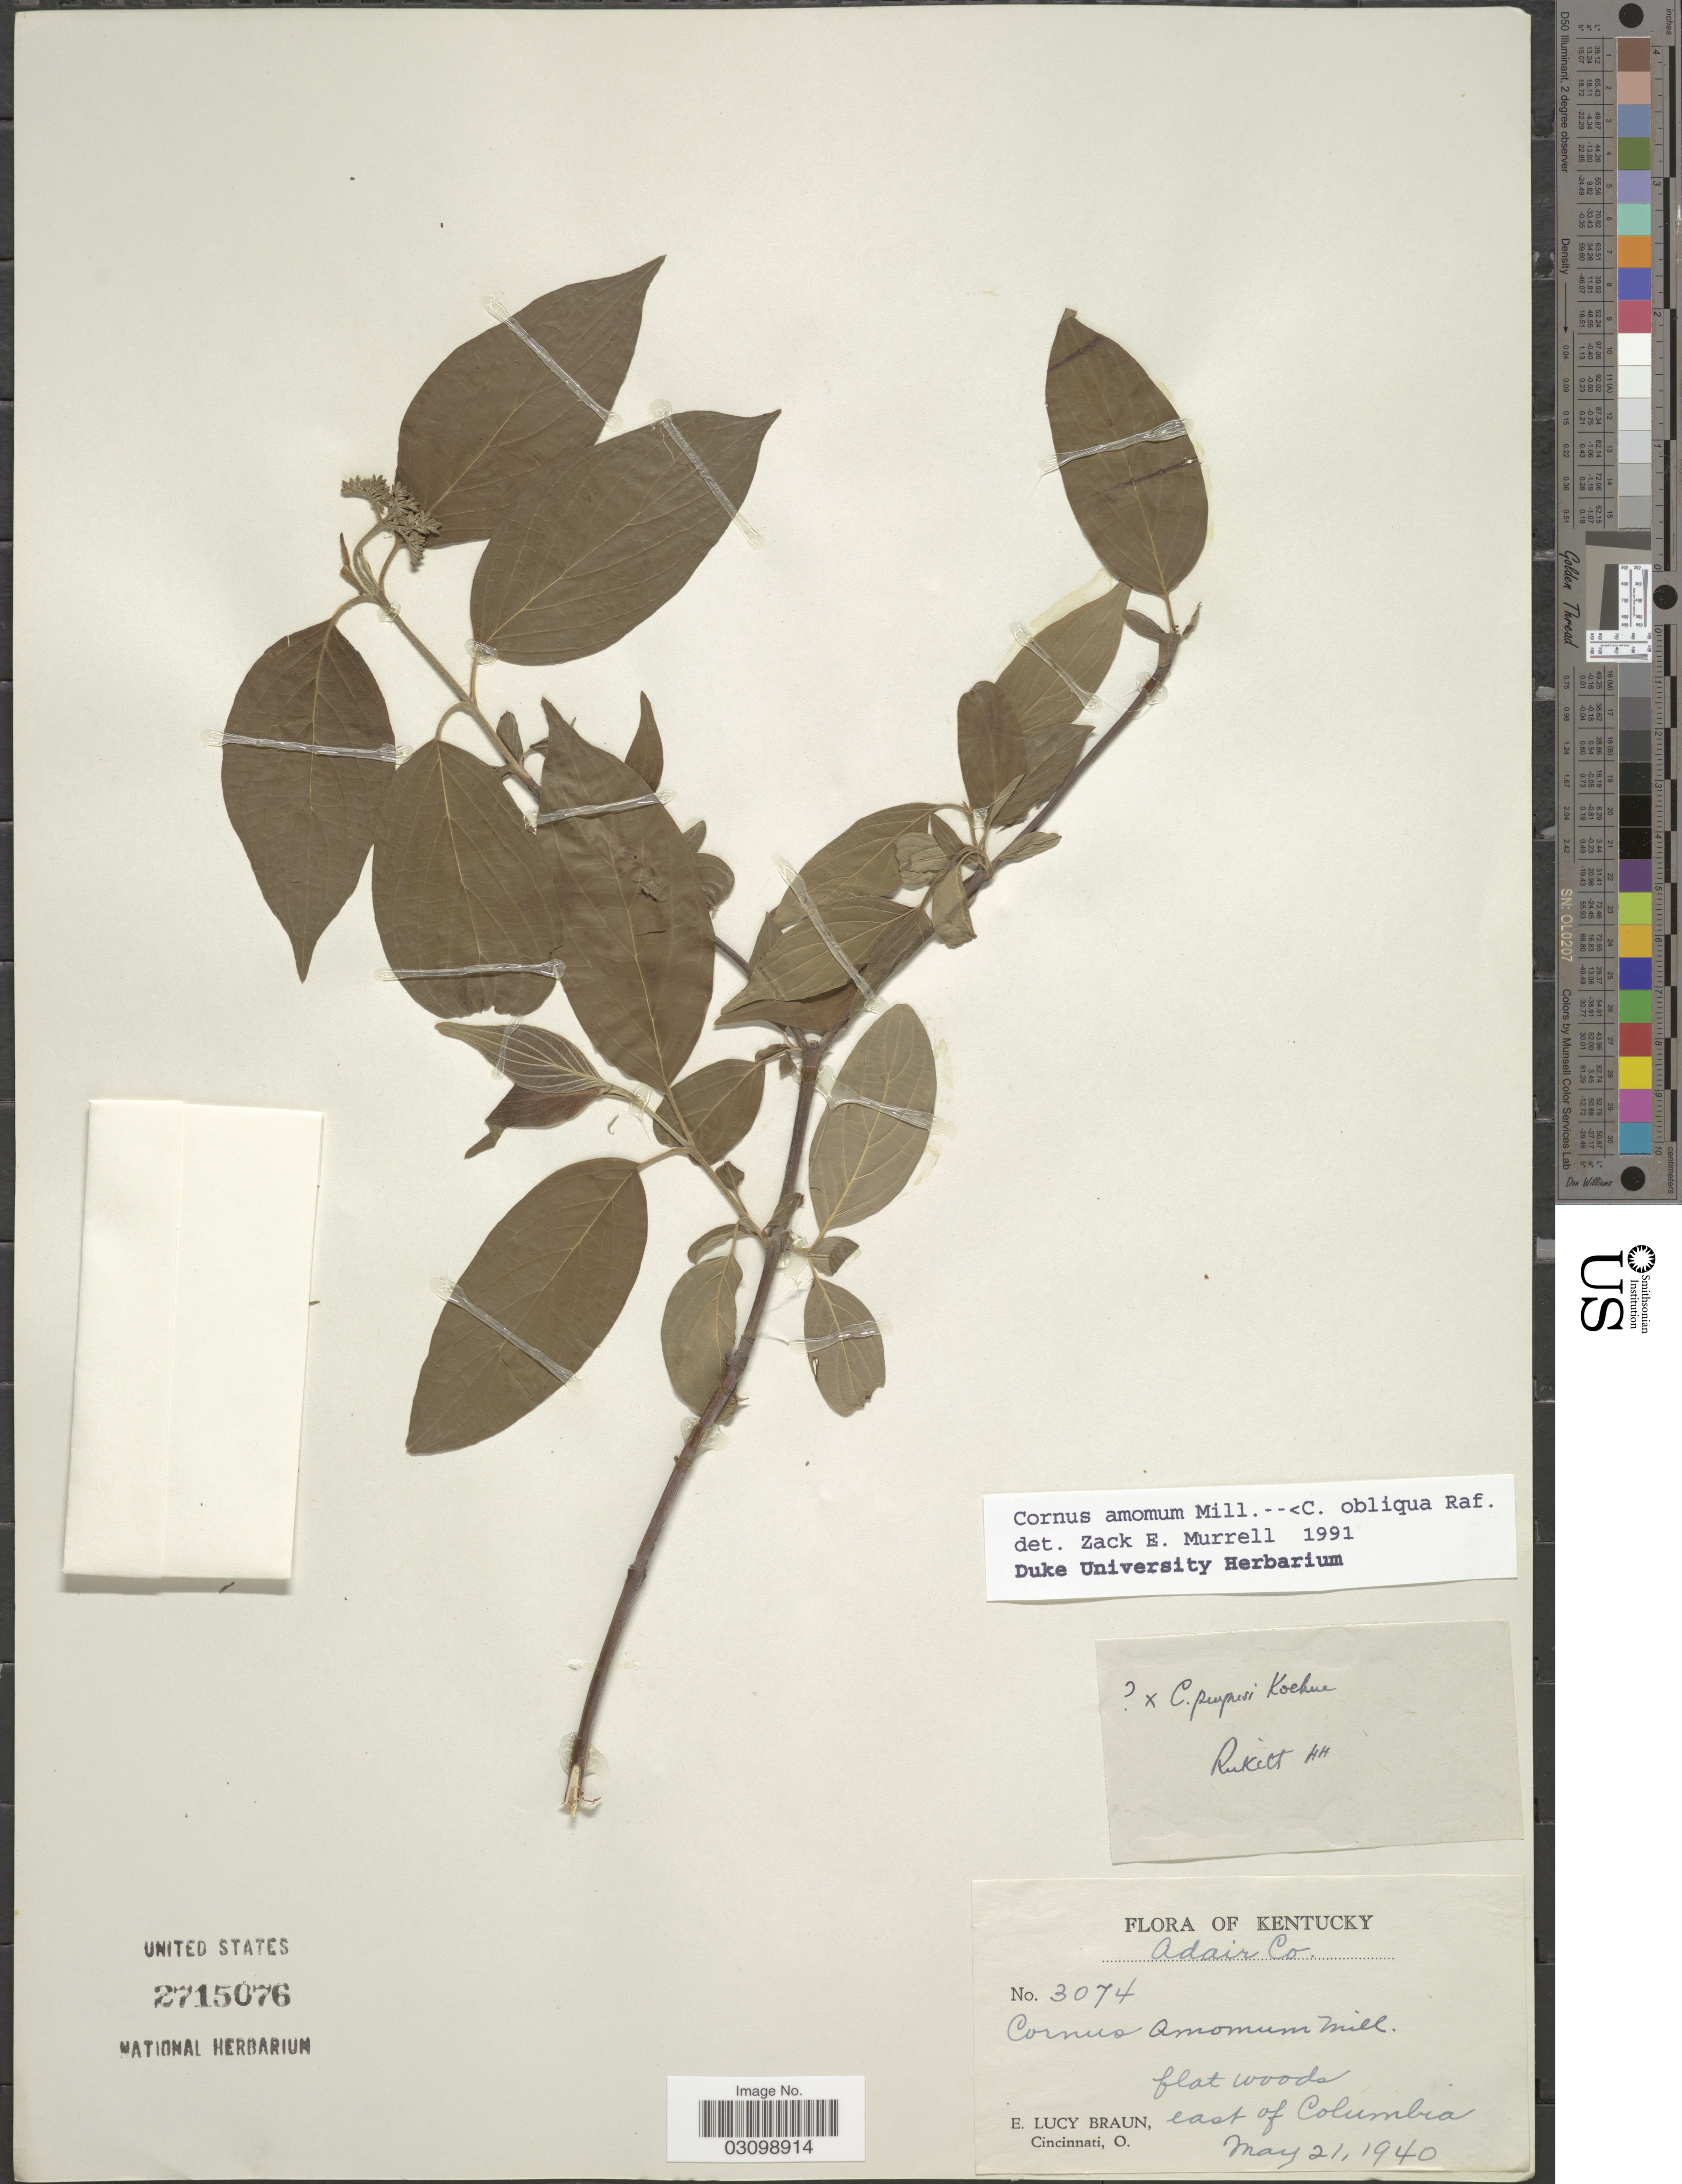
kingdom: Plantae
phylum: Tracheophyta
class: Magnoliopsida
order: Cornales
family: Cornaceae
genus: Cornus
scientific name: Cornus amomum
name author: Mill.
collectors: E. L. Braun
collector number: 3074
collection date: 1940-05-21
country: United States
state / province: Kentucky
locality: Adair Co., east of Columbia.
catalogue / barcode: US 2715076